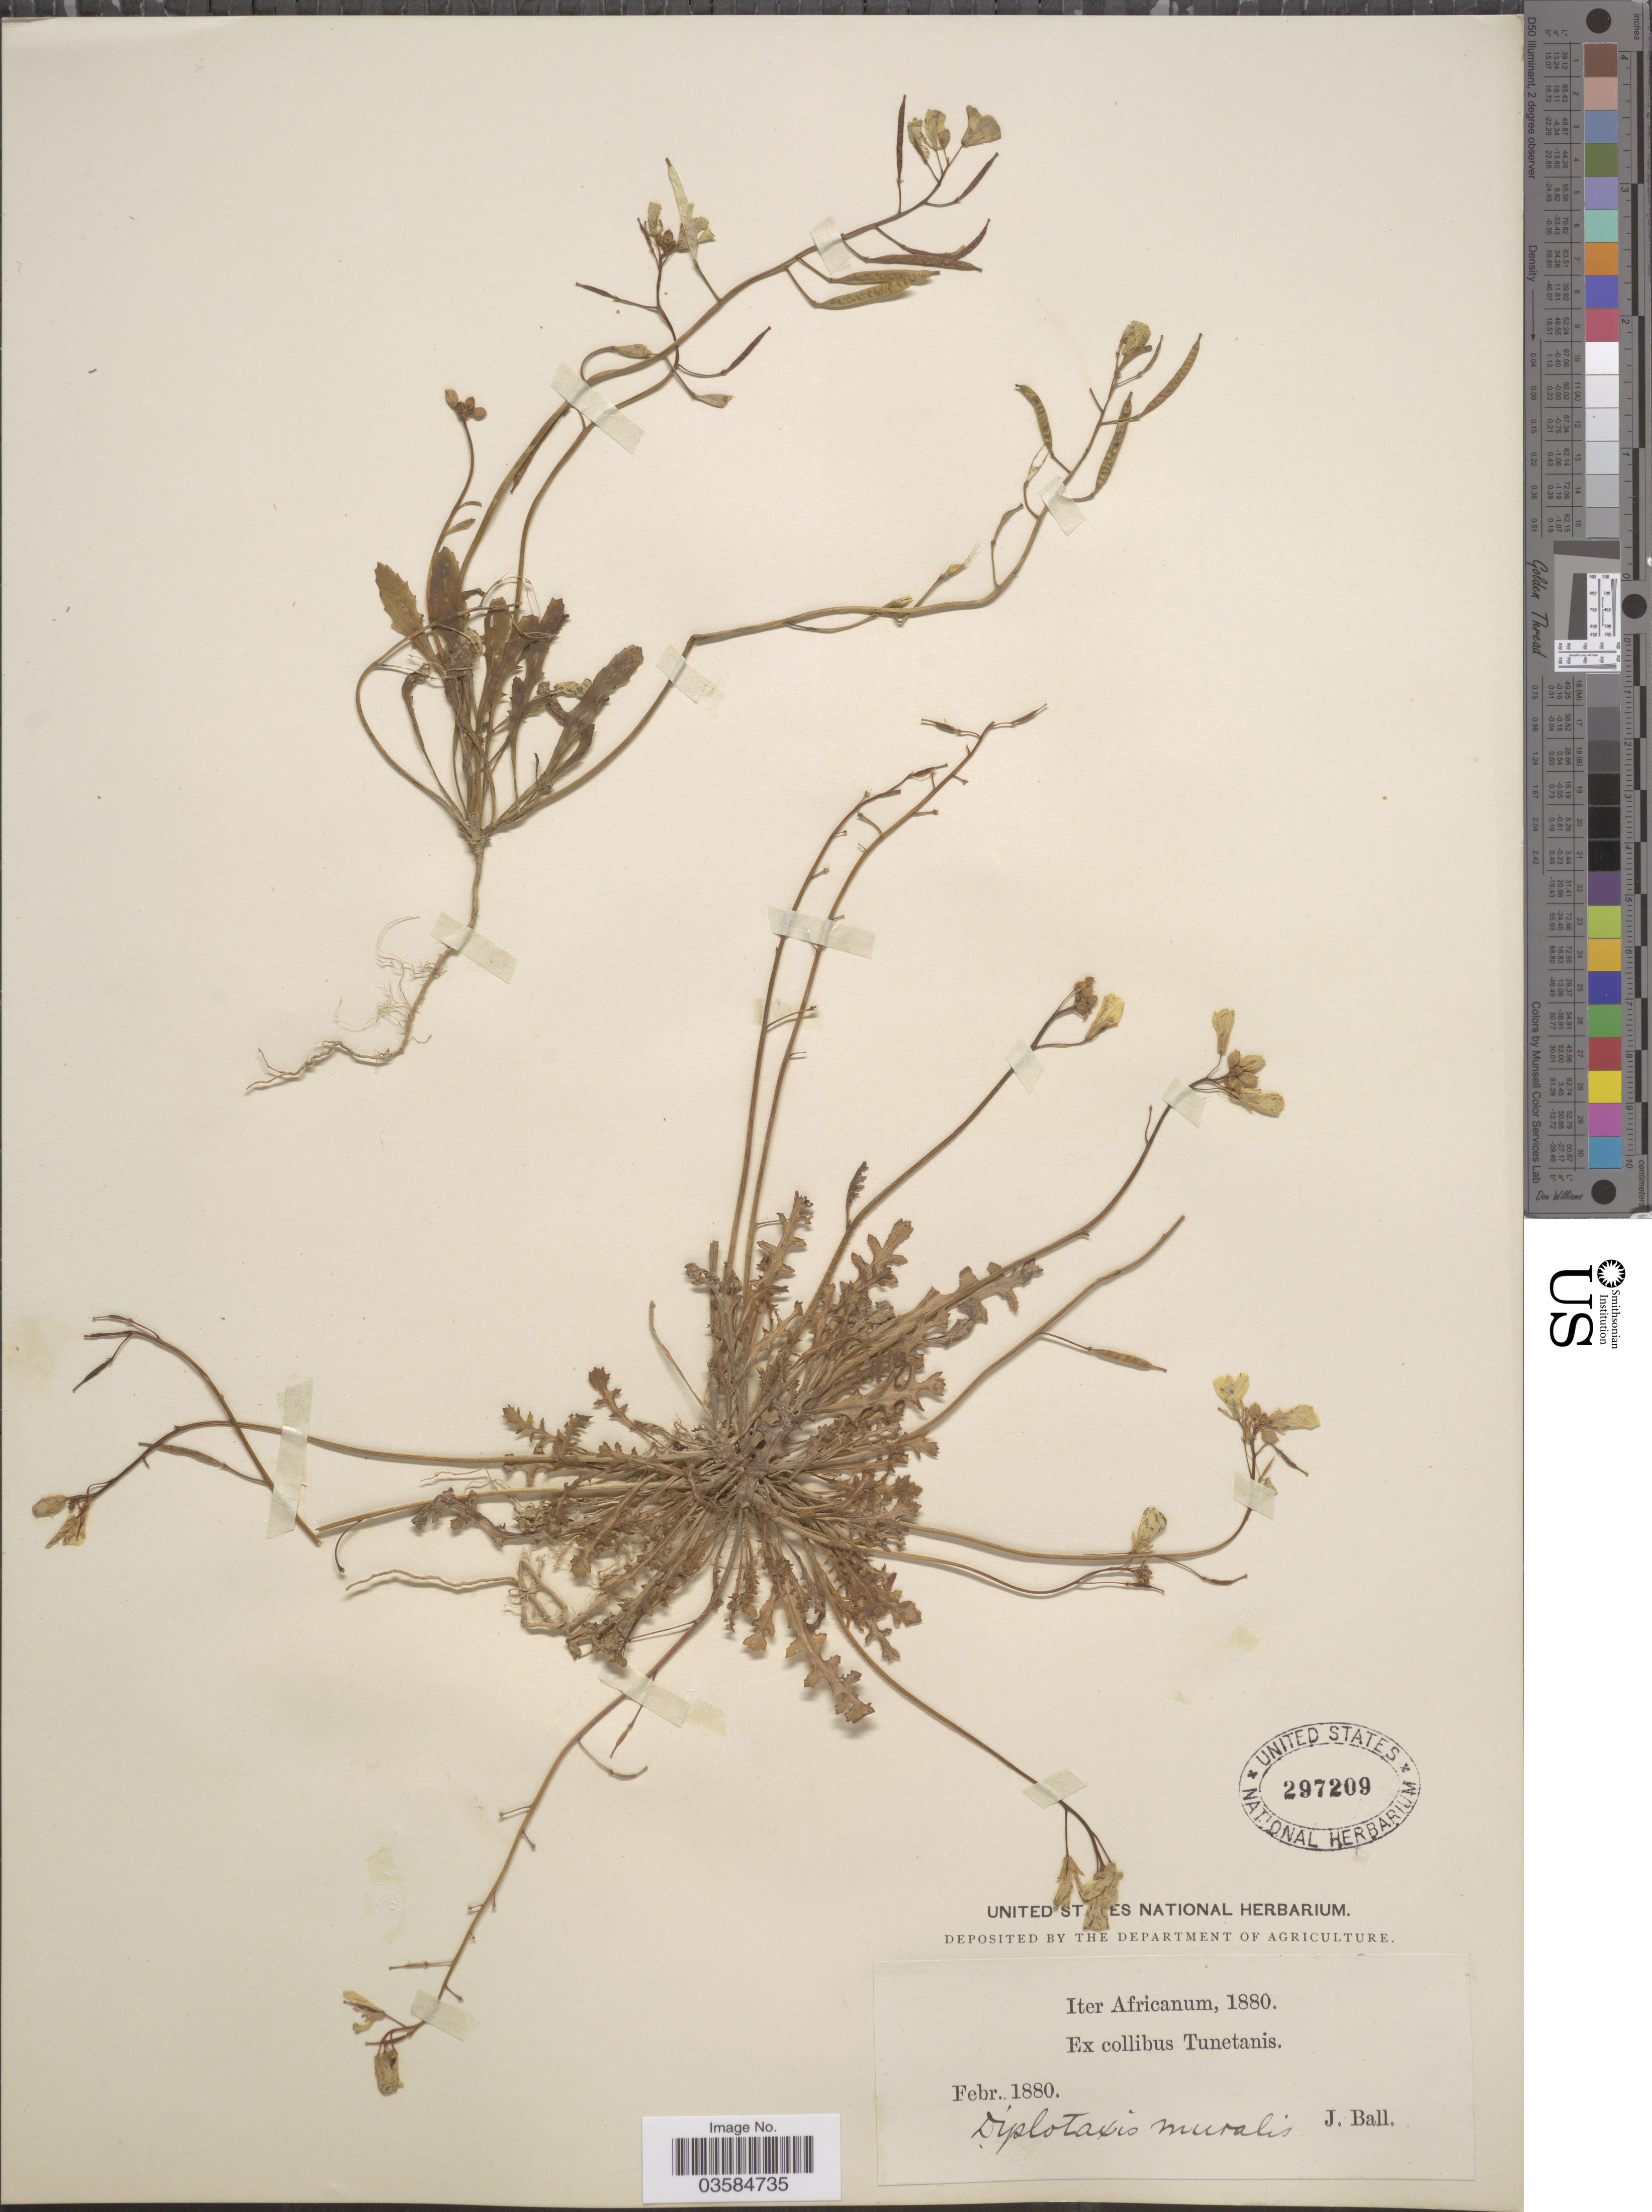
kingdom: Plantae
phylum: Tracheophyta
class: Magnoliopsida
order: Brassicales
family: Brassicaceae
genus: Diplotaxis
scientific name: Diplotaxis muralis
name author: (L.) DC.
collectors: J. Ball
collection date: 1880-02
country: Tunisia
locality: Iter Africanum. Ex collibus Tunetanis.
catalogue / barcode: US 297209